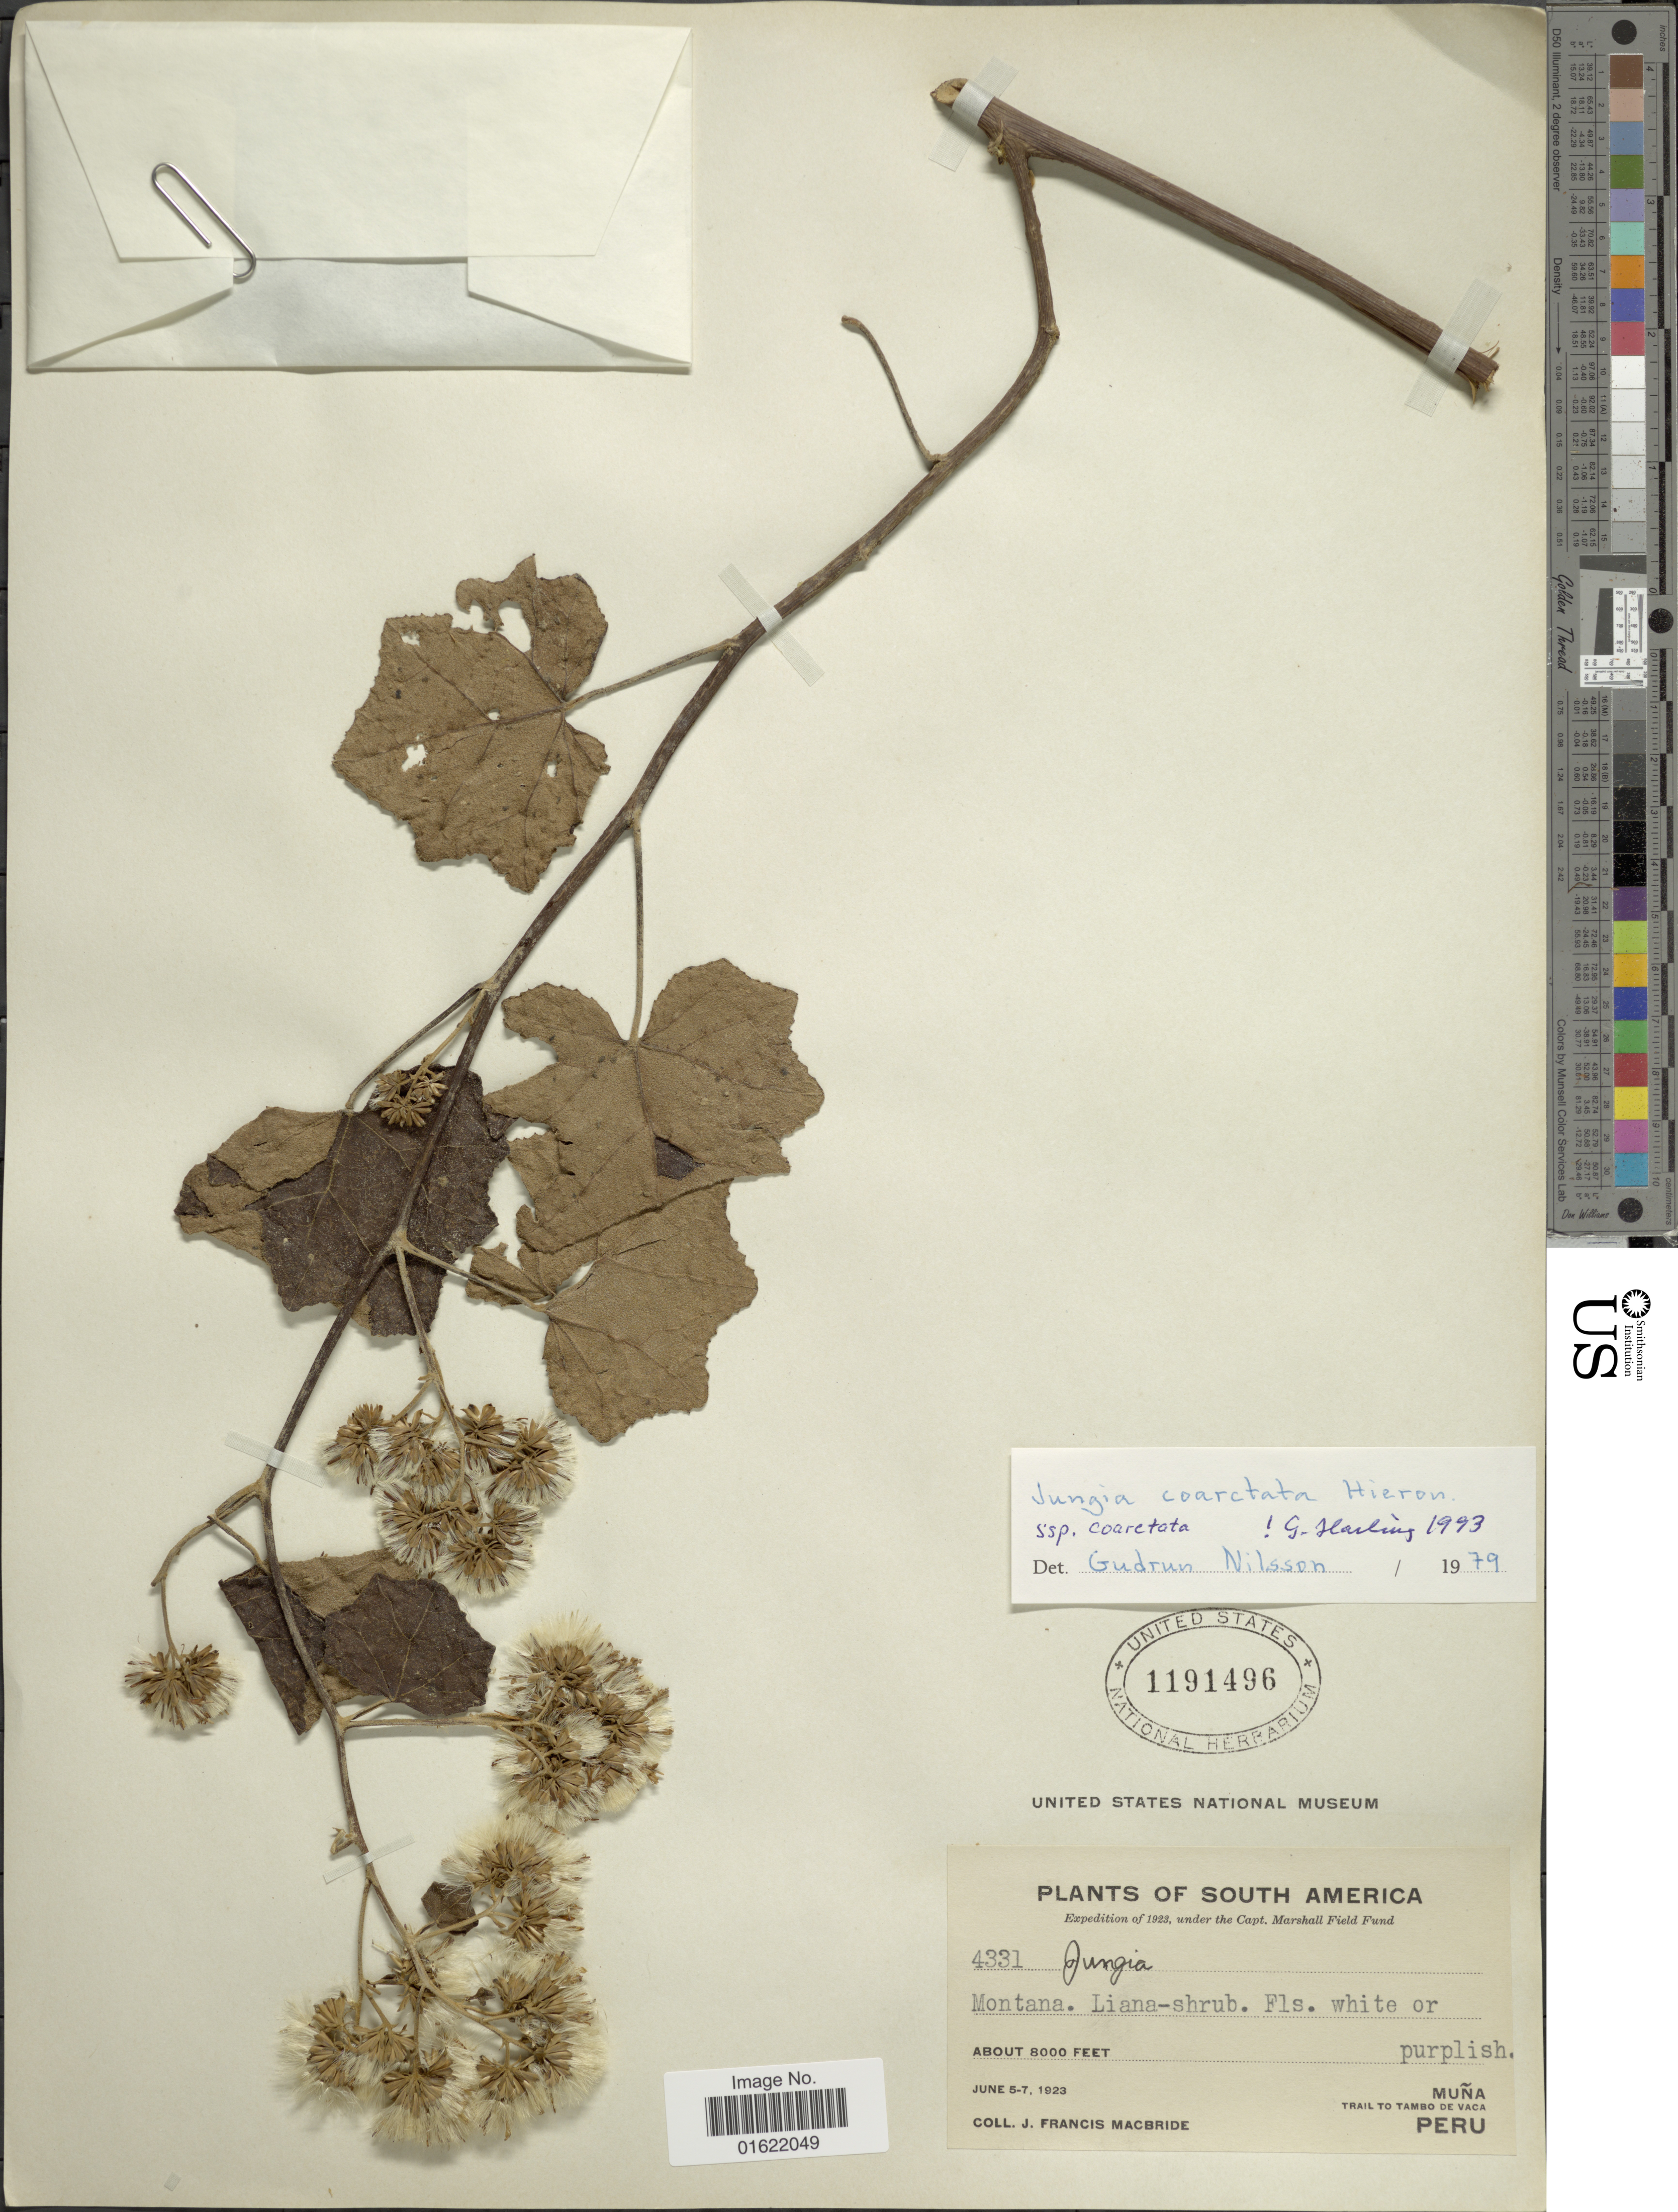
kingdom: Plantae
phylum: Tracheophyta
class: Magnoliopsida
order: Asterales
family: Asteraceae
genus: Jungia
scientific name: Jungia coarctata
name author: Hieron.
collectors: J. F. Macbride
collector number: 4331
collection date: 1923-06-05/1923-06-07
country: Peru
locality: Muna. trail to Tambo de Vaca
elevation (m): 2438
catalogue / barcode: US 1191496